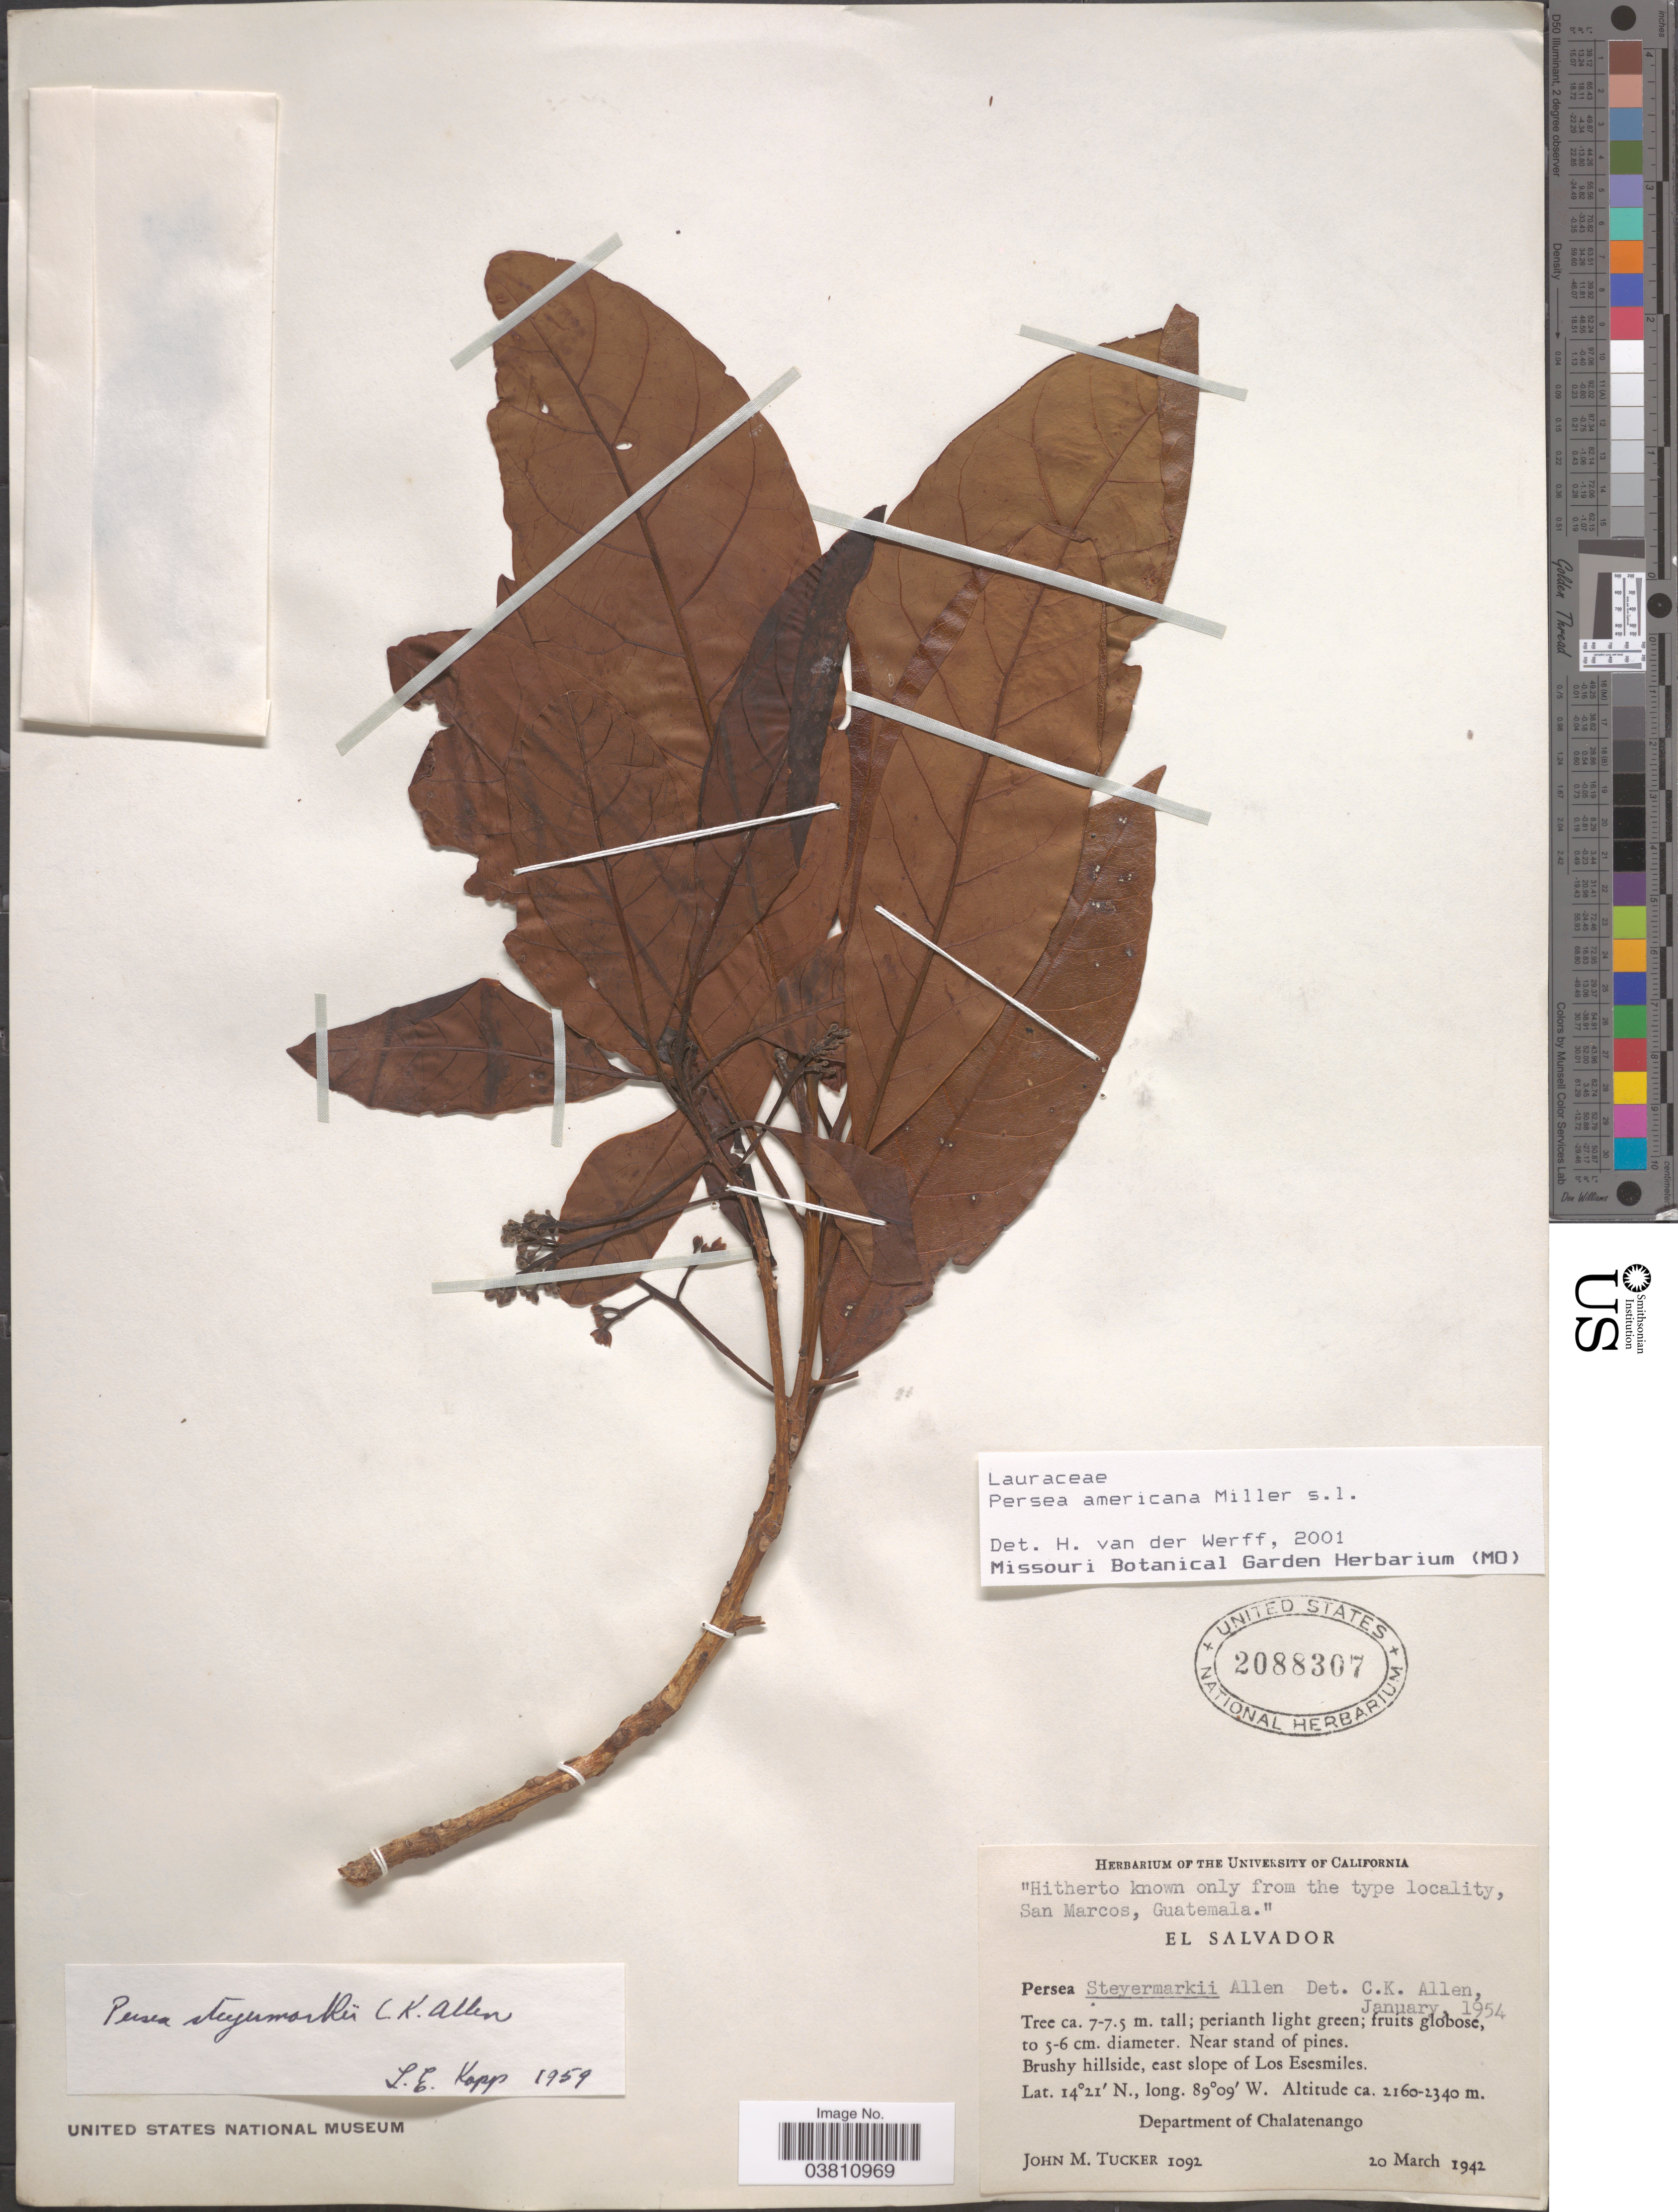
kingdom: Plantae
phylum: Tracheophyta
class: Magnoliopsida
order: Laurales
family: Lauraceae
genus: Persea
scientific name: Persea americana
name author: Mill.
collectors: J. M. Tucker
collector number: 1092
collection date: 1942-03-20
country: El Salvador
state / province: Chalatenango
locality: East slope of Los Esesmiles. Department of Chalatenango.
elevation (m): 2160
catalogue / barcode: US 2088307